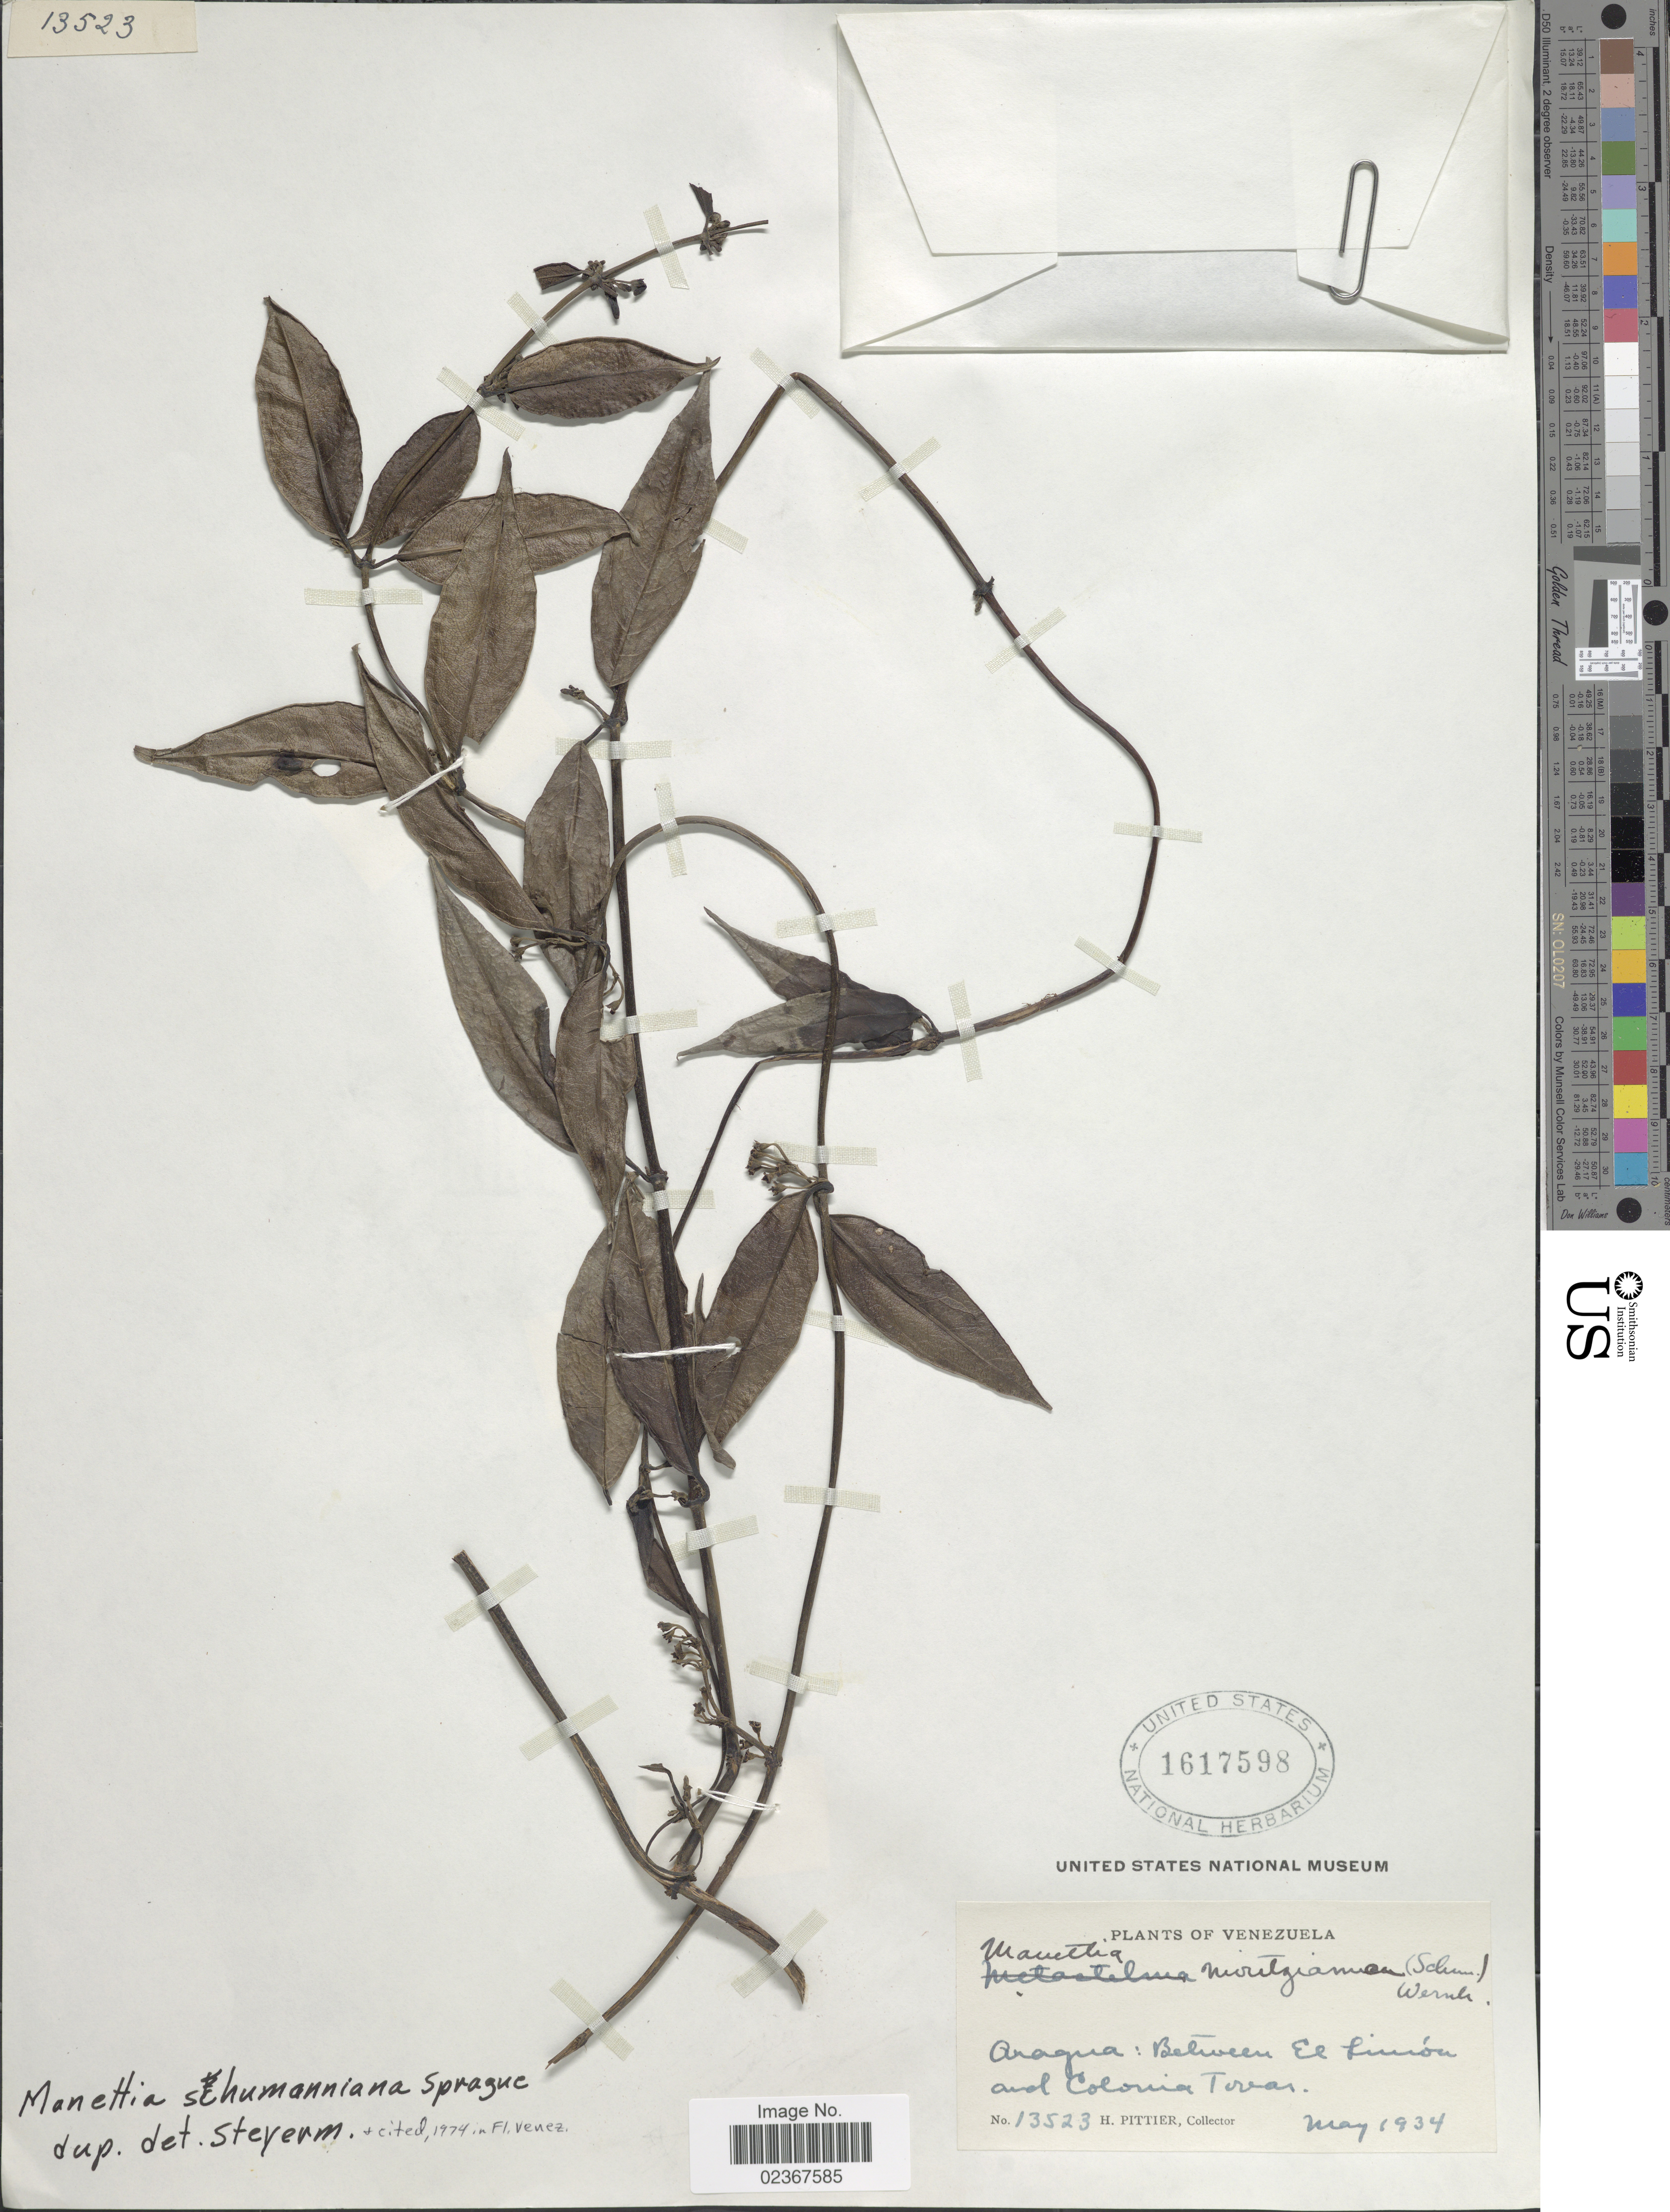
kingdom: Plantae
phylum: Tracheophyta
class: Magnoliopsida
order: Gentianales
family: Rubiaceae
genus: Manettia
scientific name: Manettia schumanniana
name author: Sprague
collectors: H. F. Pittier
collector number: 13523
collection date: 1934-05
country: Venezuela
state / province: Aragua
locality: Between El Limón and Colonia Tovar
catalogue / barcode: US 1617598